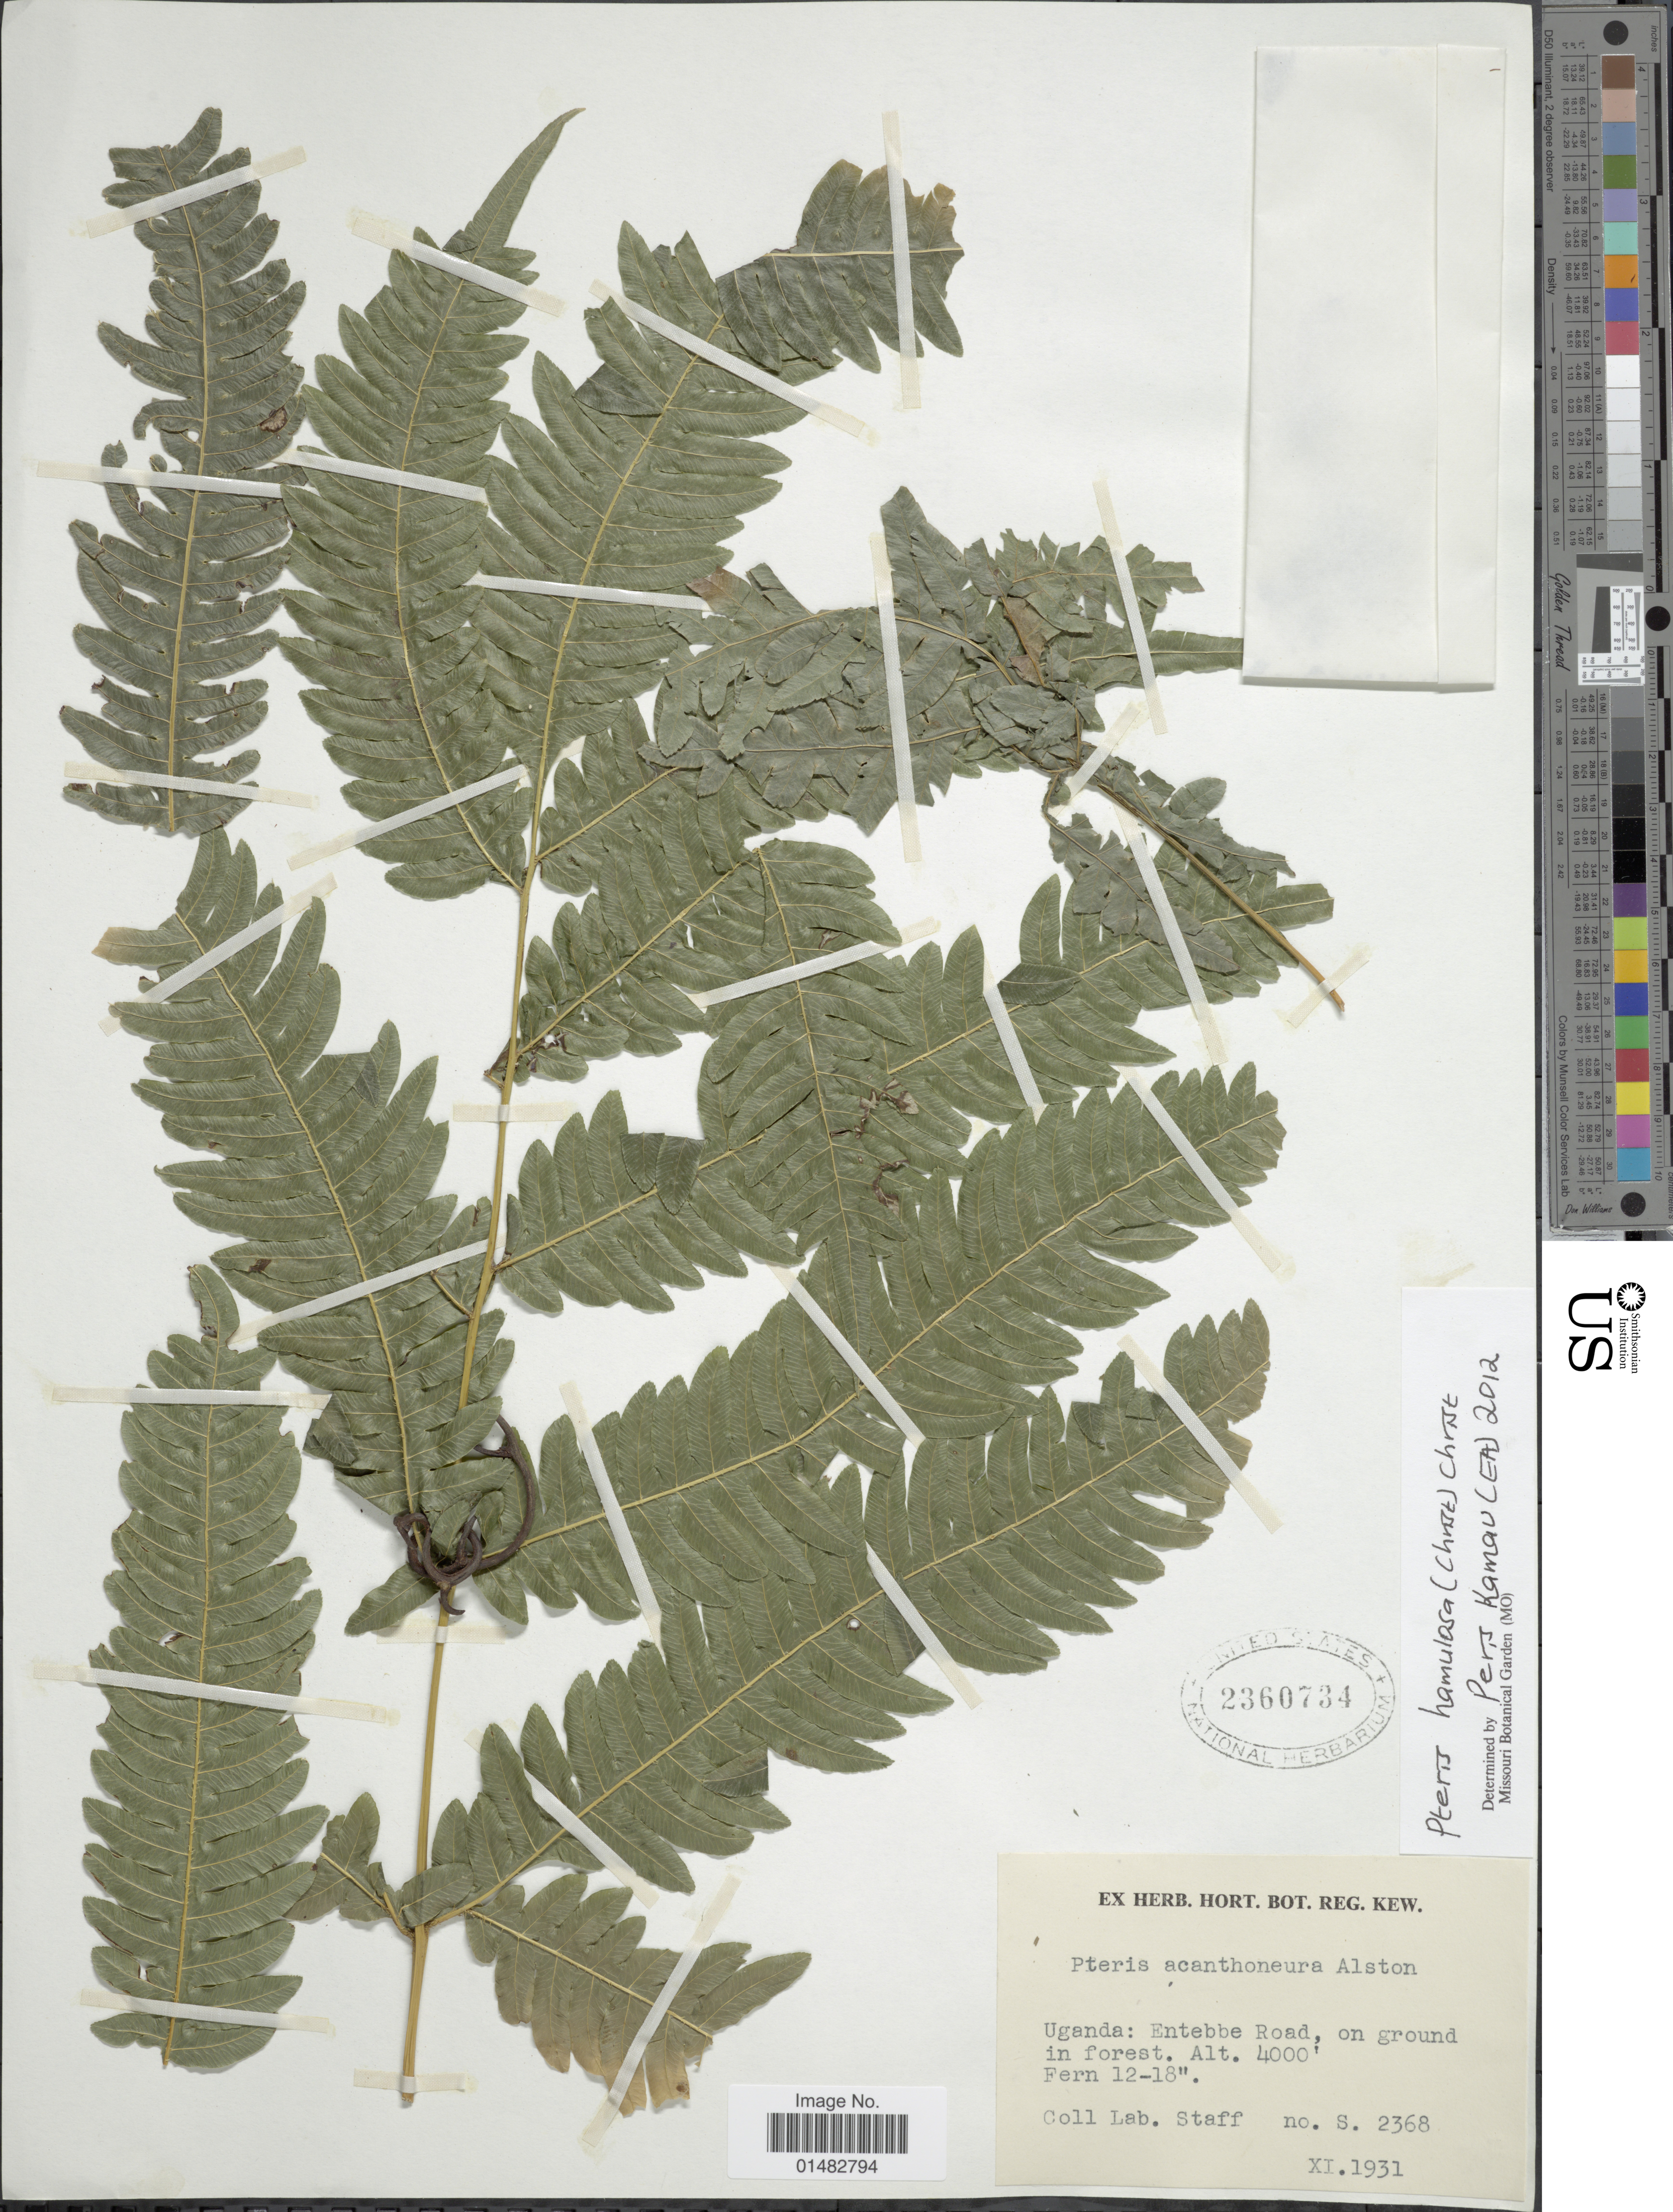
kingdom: Plantae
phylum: Tracheophyta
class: Polypodiopsida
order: Polypodiales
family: Pteridaceae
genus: Pteris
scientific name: Pteris dentata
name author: Forssk.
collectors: Lab. Staff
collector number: S. 2368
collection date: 1931-11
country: Uganda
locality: Uganda, Entebbe Road, on ground in forest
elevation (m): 1219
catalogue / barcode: US 2360734